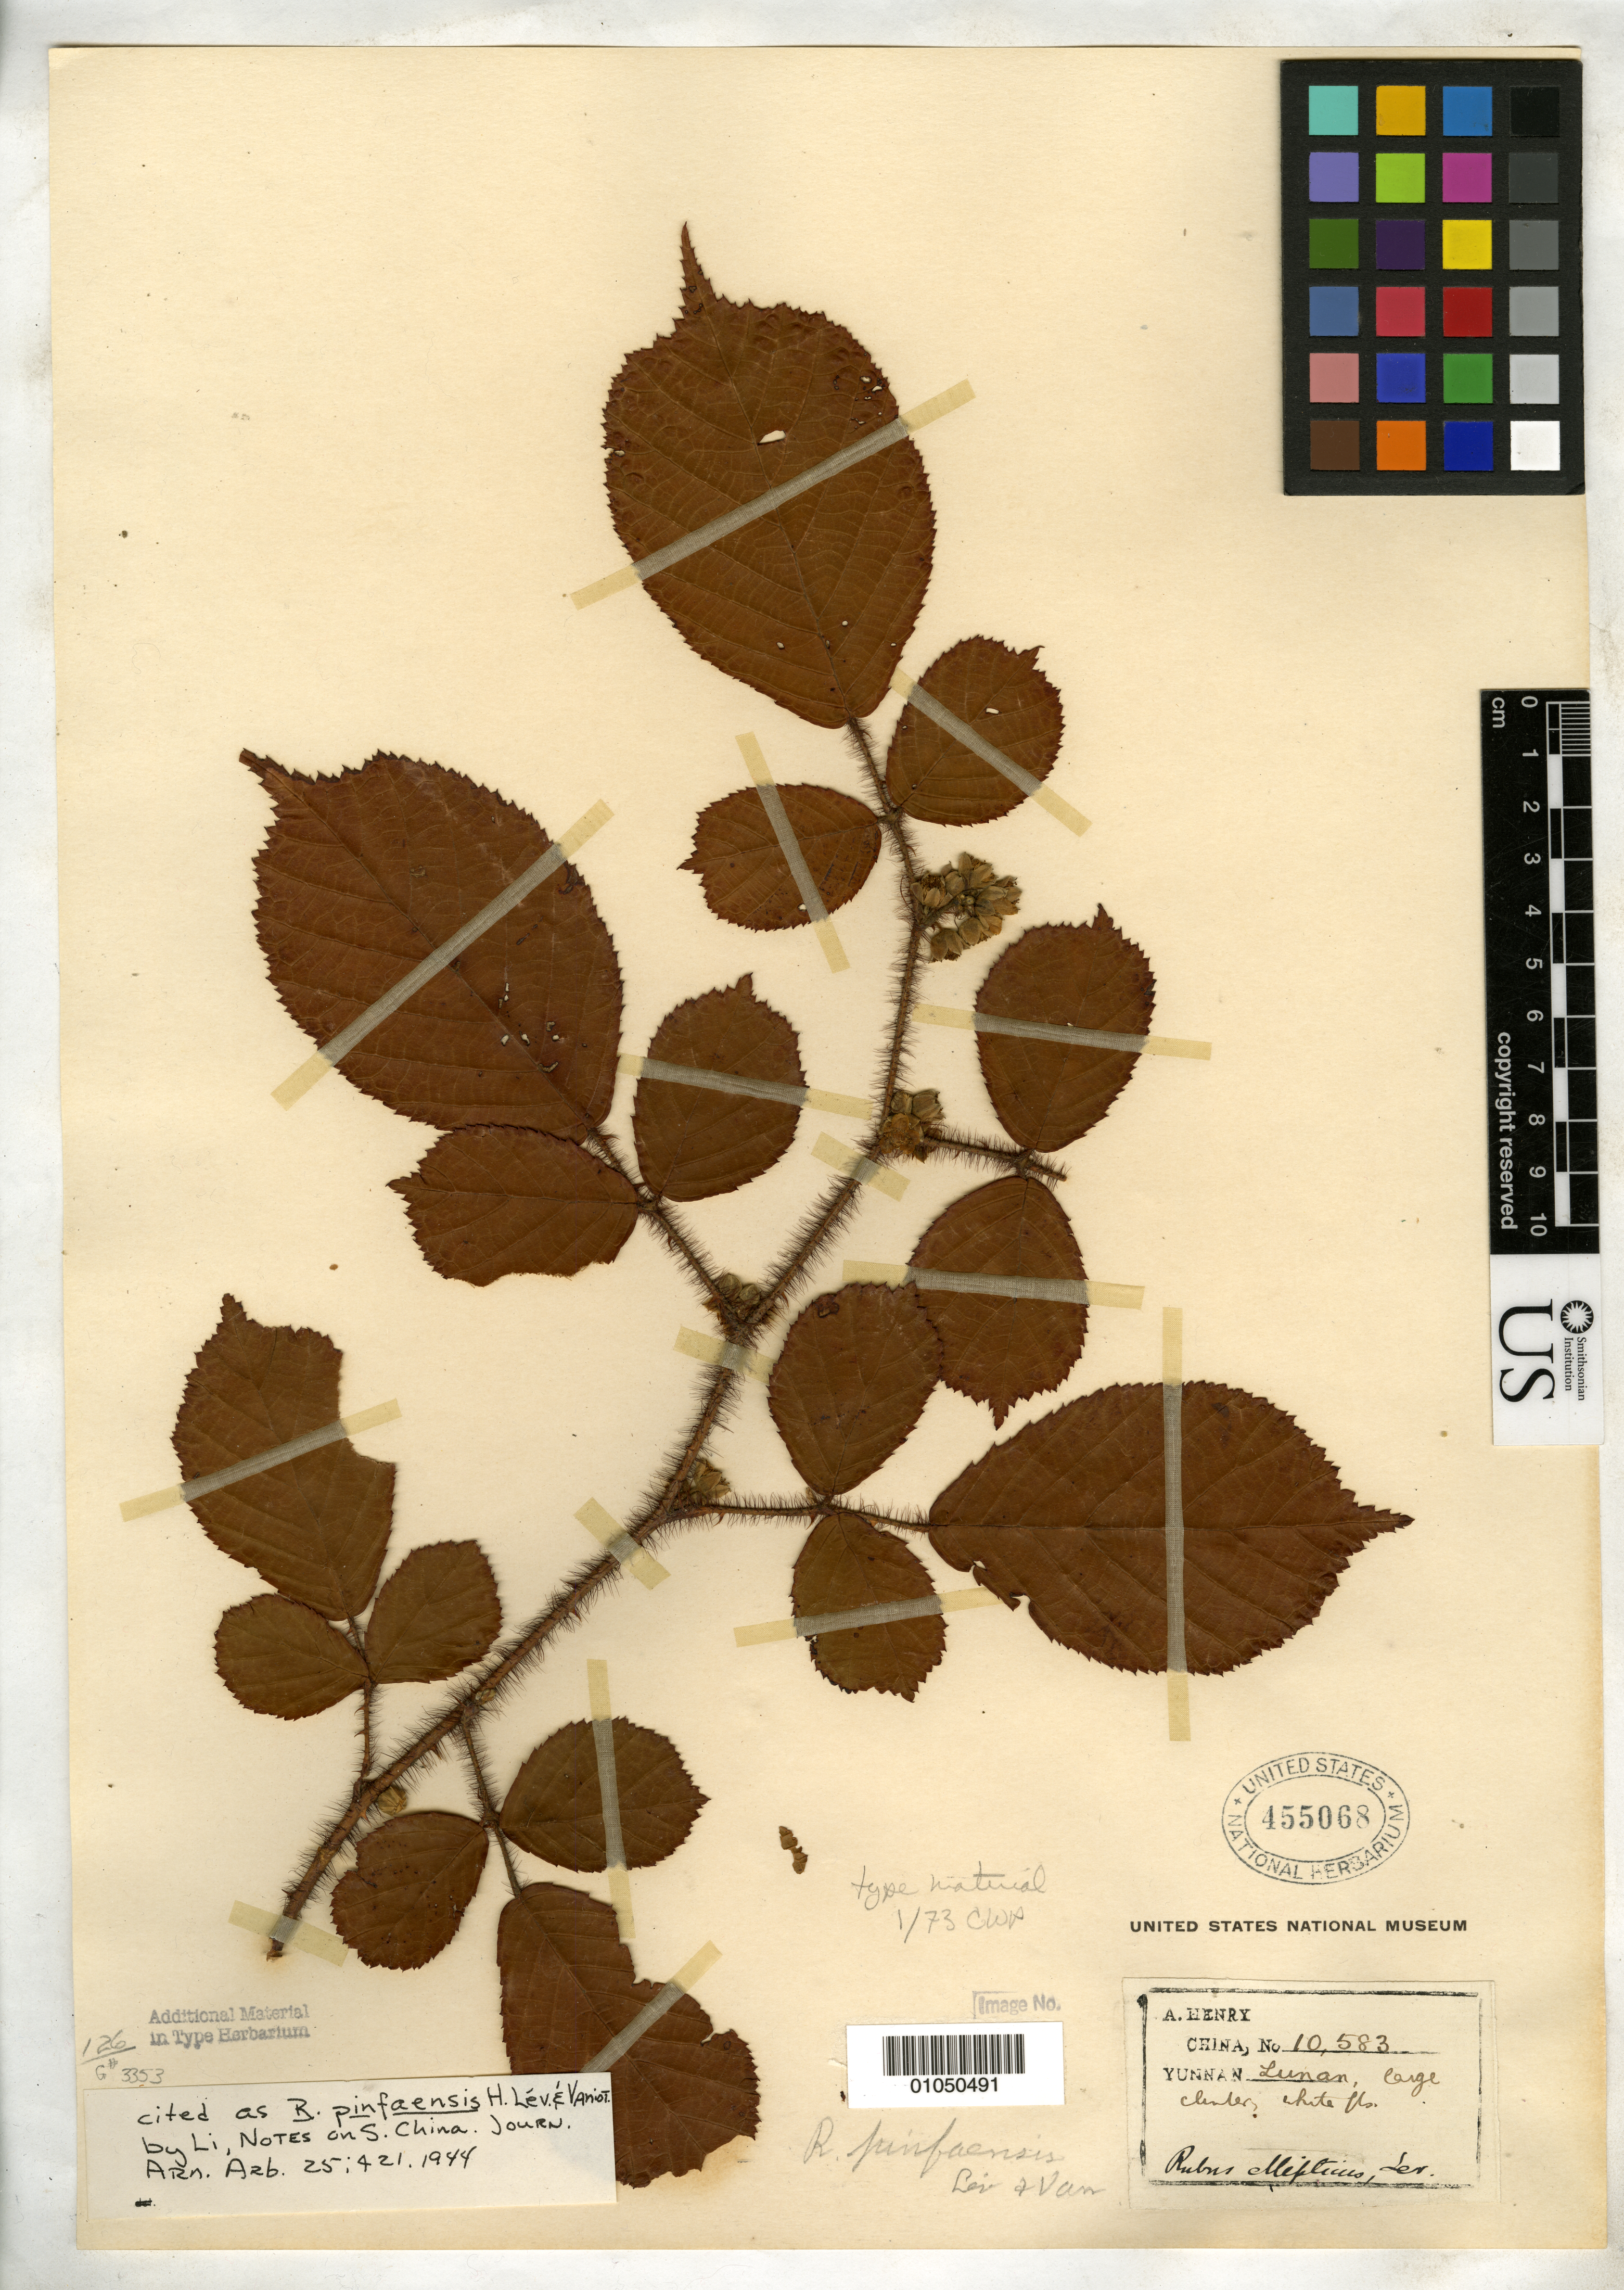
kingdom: Plantae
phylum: Tracheophyta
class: Magnoliopsida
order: Rosales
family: Rosaceae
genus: Rubus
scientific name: Rubus erythrolasius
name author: Focke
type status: Possible Type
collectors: A. Henry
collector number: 10583 A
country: China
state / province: Yunnan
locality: Mengtze [Meng-tsze]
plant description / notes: Dubiously type material; protologue cites Henry 10583A.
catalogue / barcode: US 455068